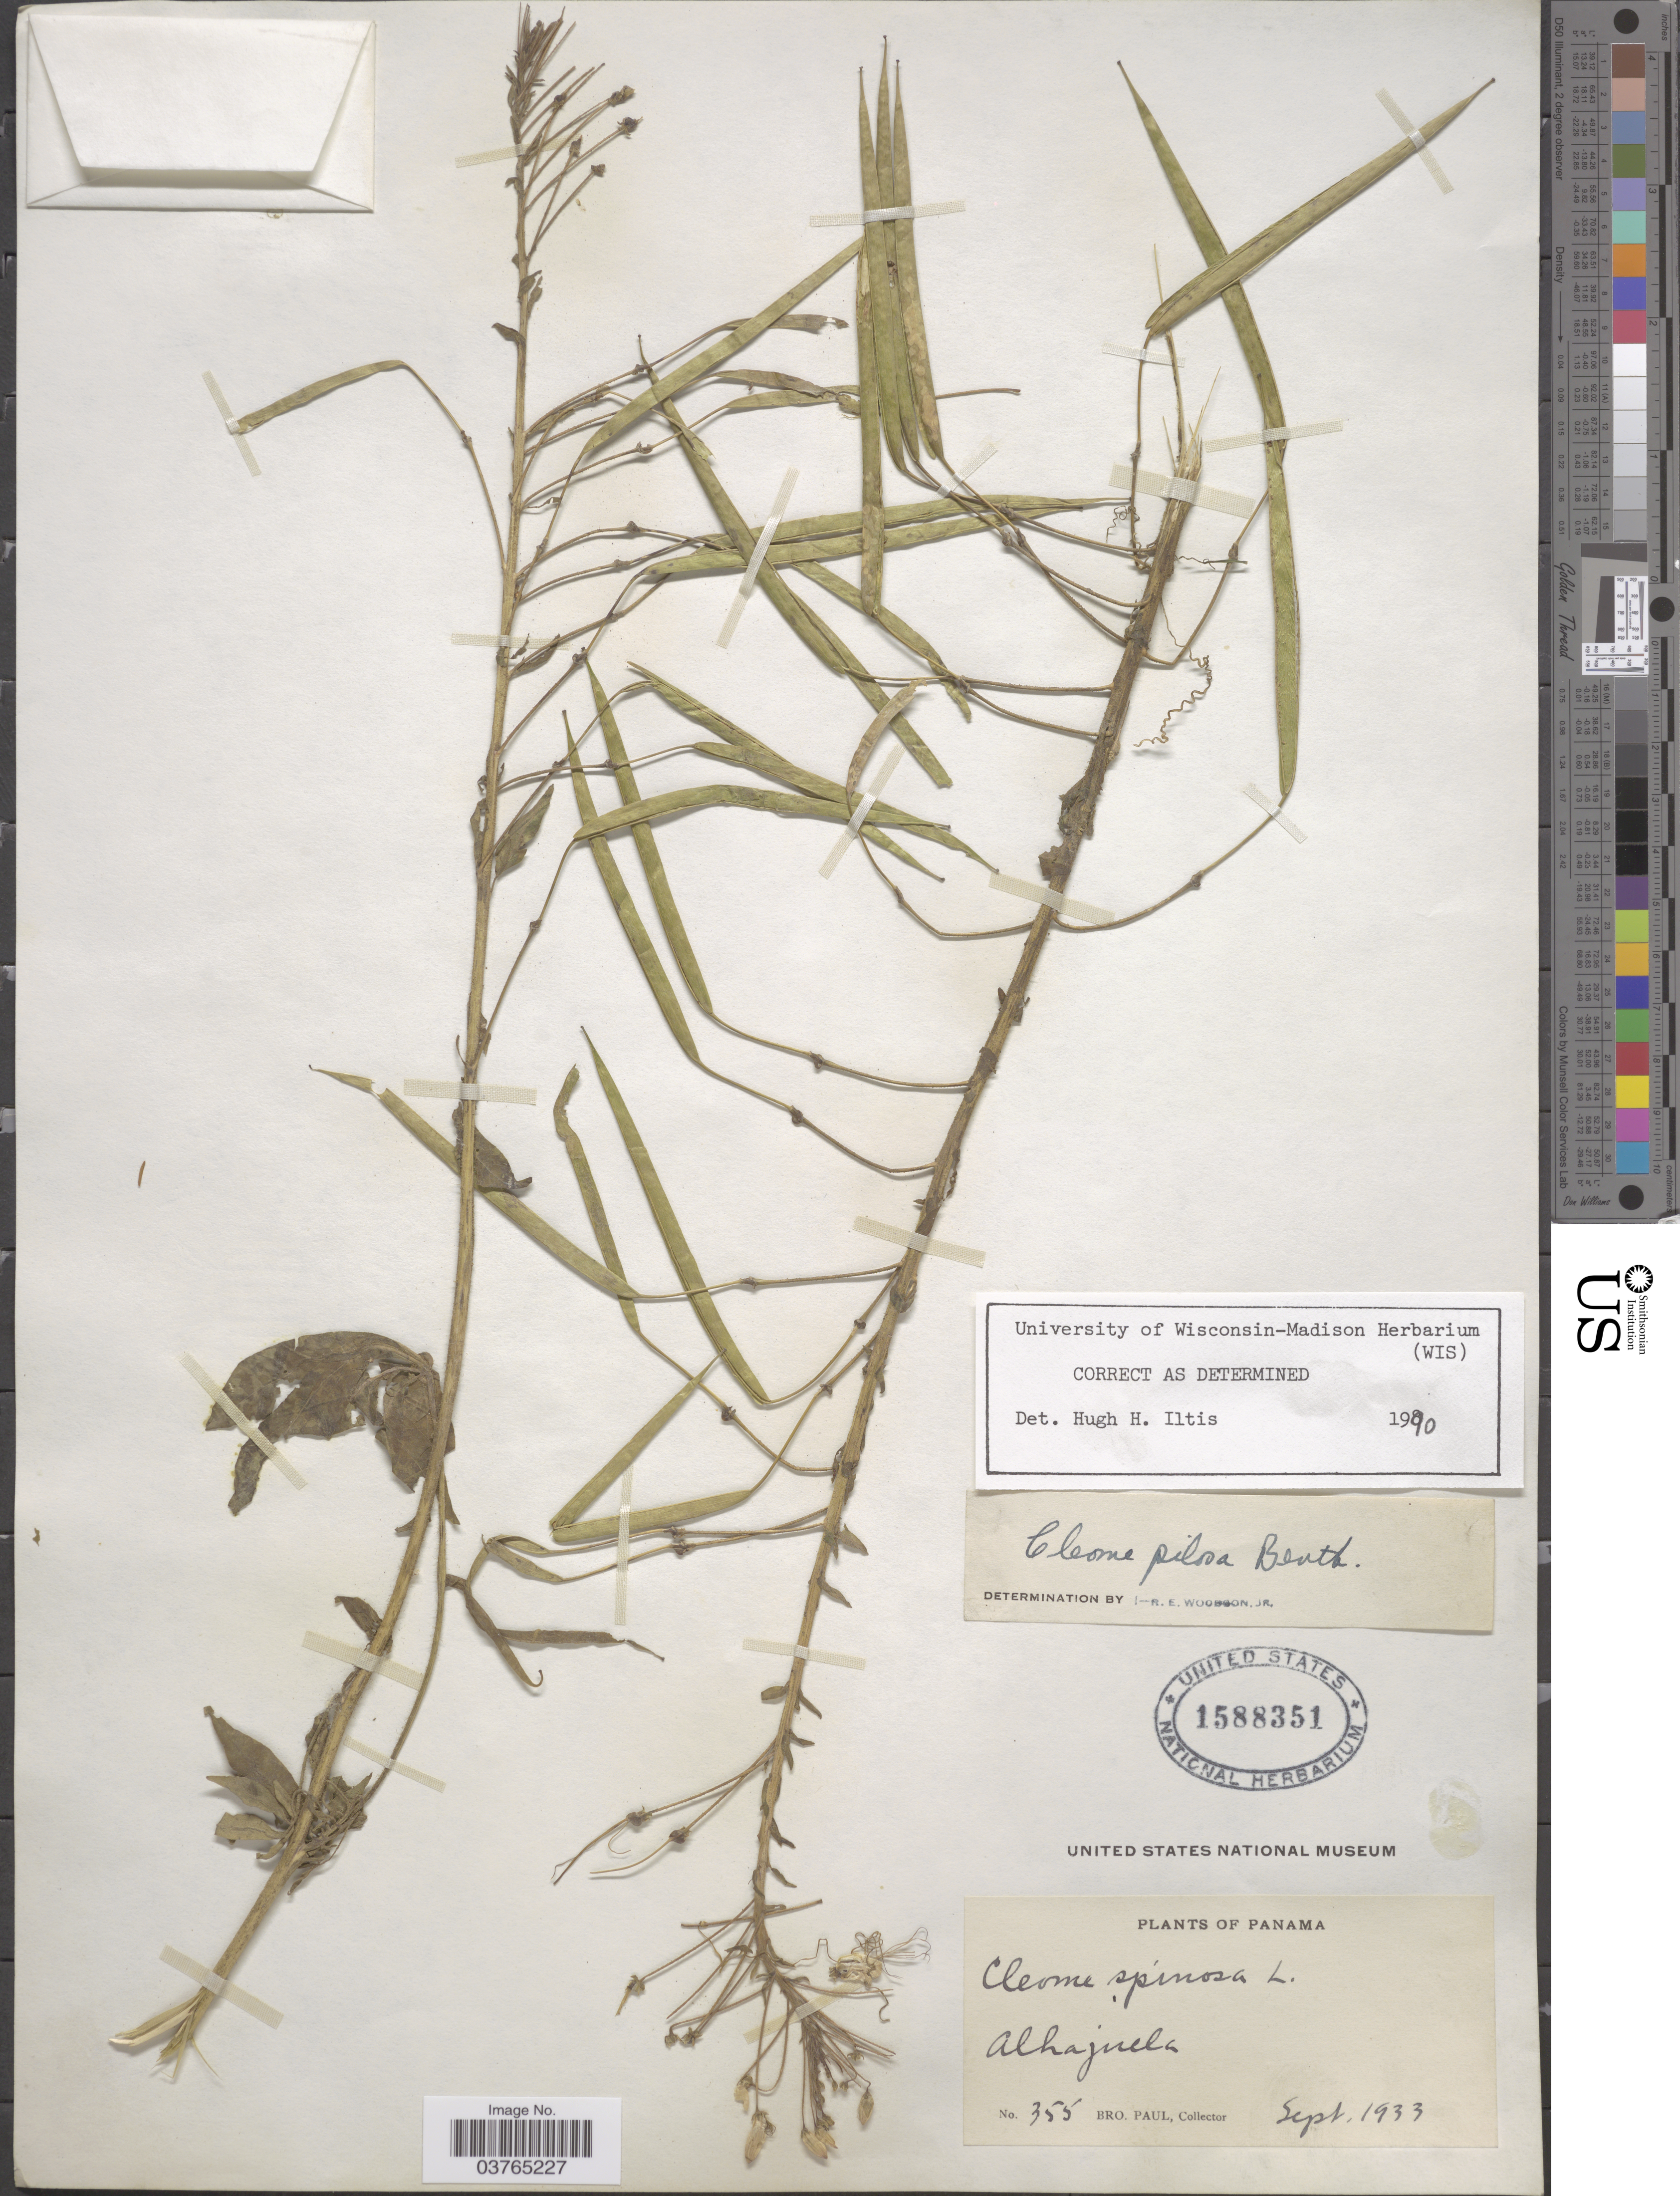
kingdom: Plantae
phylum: Tracheophyta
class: Magnoliopsida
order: Brassicales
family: Cleomaceae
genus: Cochranella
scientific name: Cochranella pilosa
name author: (Benth.) E.M. McGinty & Roalson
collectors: B. Paul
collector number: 355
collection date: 1933-09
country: Panama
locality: Alhajuela.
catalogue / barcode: US 1588351